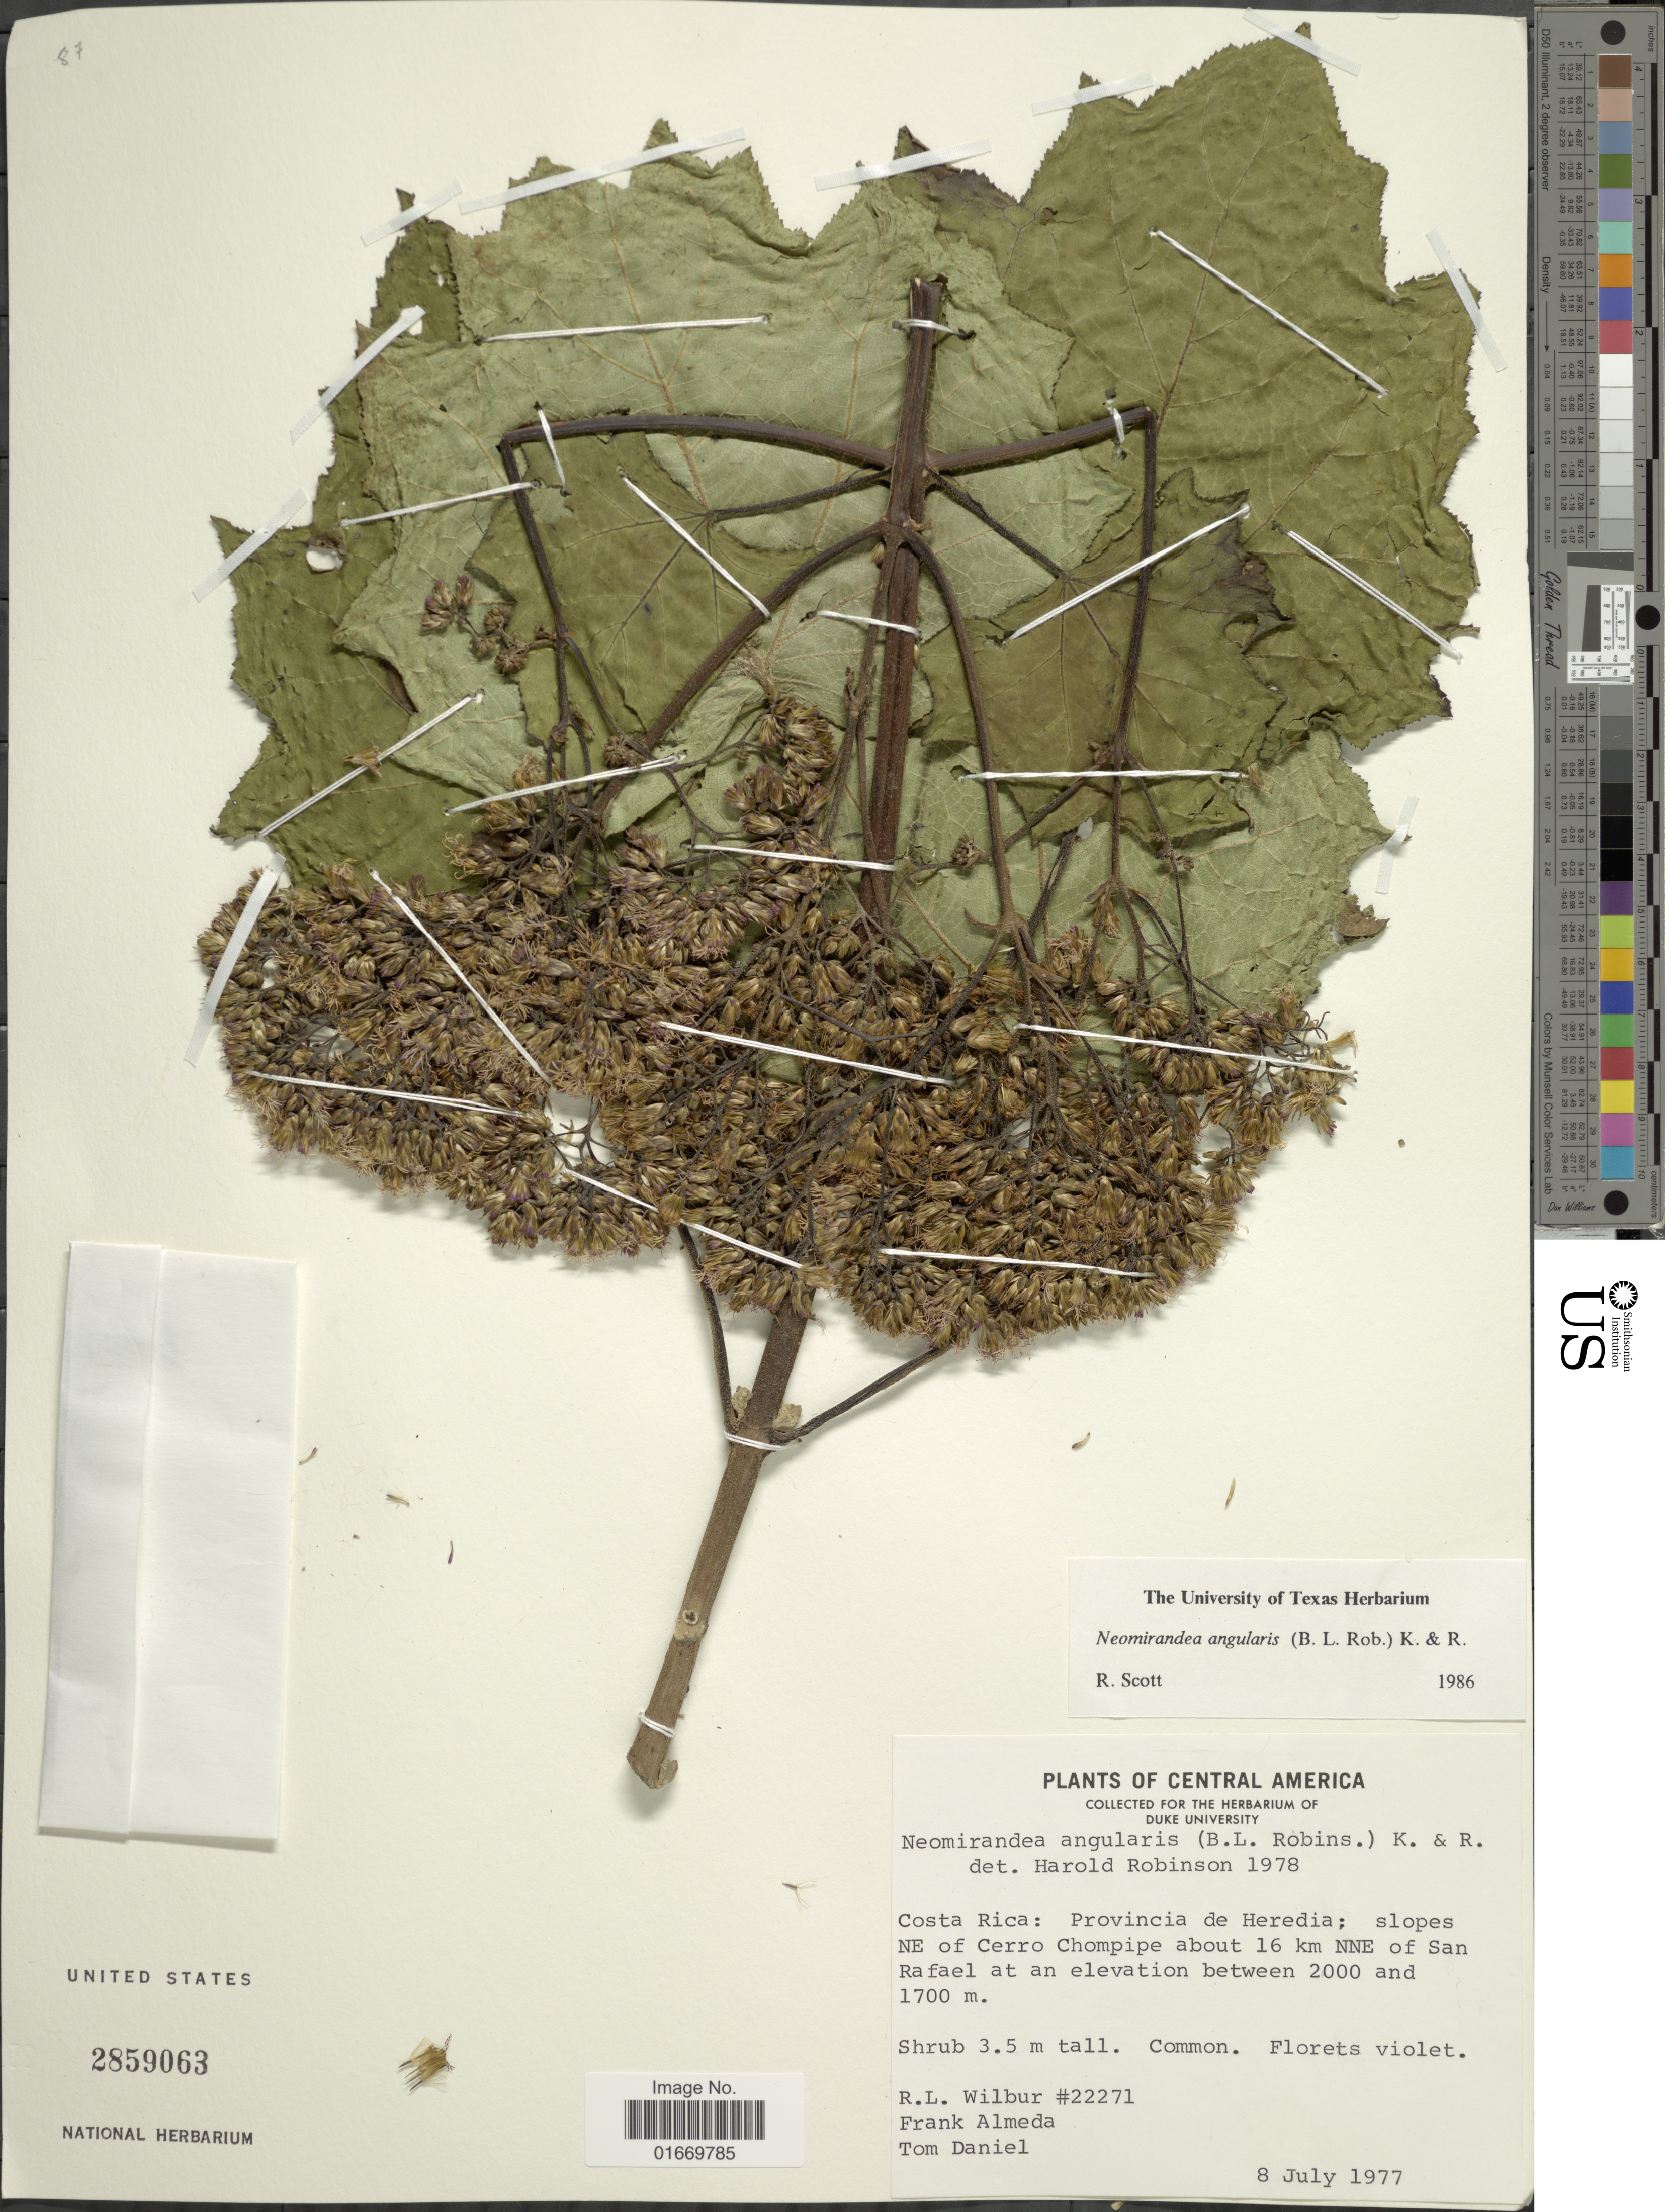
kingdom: Plantae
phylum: Tracheophyta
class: Magnoliopsida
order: Asterales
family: Asteraceae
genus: Neomirandea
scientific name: Neomirandea angularis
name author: (B.L. Rob.) R.M. King & H. Rob.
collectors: R. L. Wilbur, F. Almeda & T. Daniel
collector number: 22271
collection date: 1977-07-08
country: Costa Rica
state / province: Heredia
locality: Slopes NE of Cerro Chompipe about 16 km NNE of San Rafael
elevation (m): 1700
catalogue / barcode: US 2859063